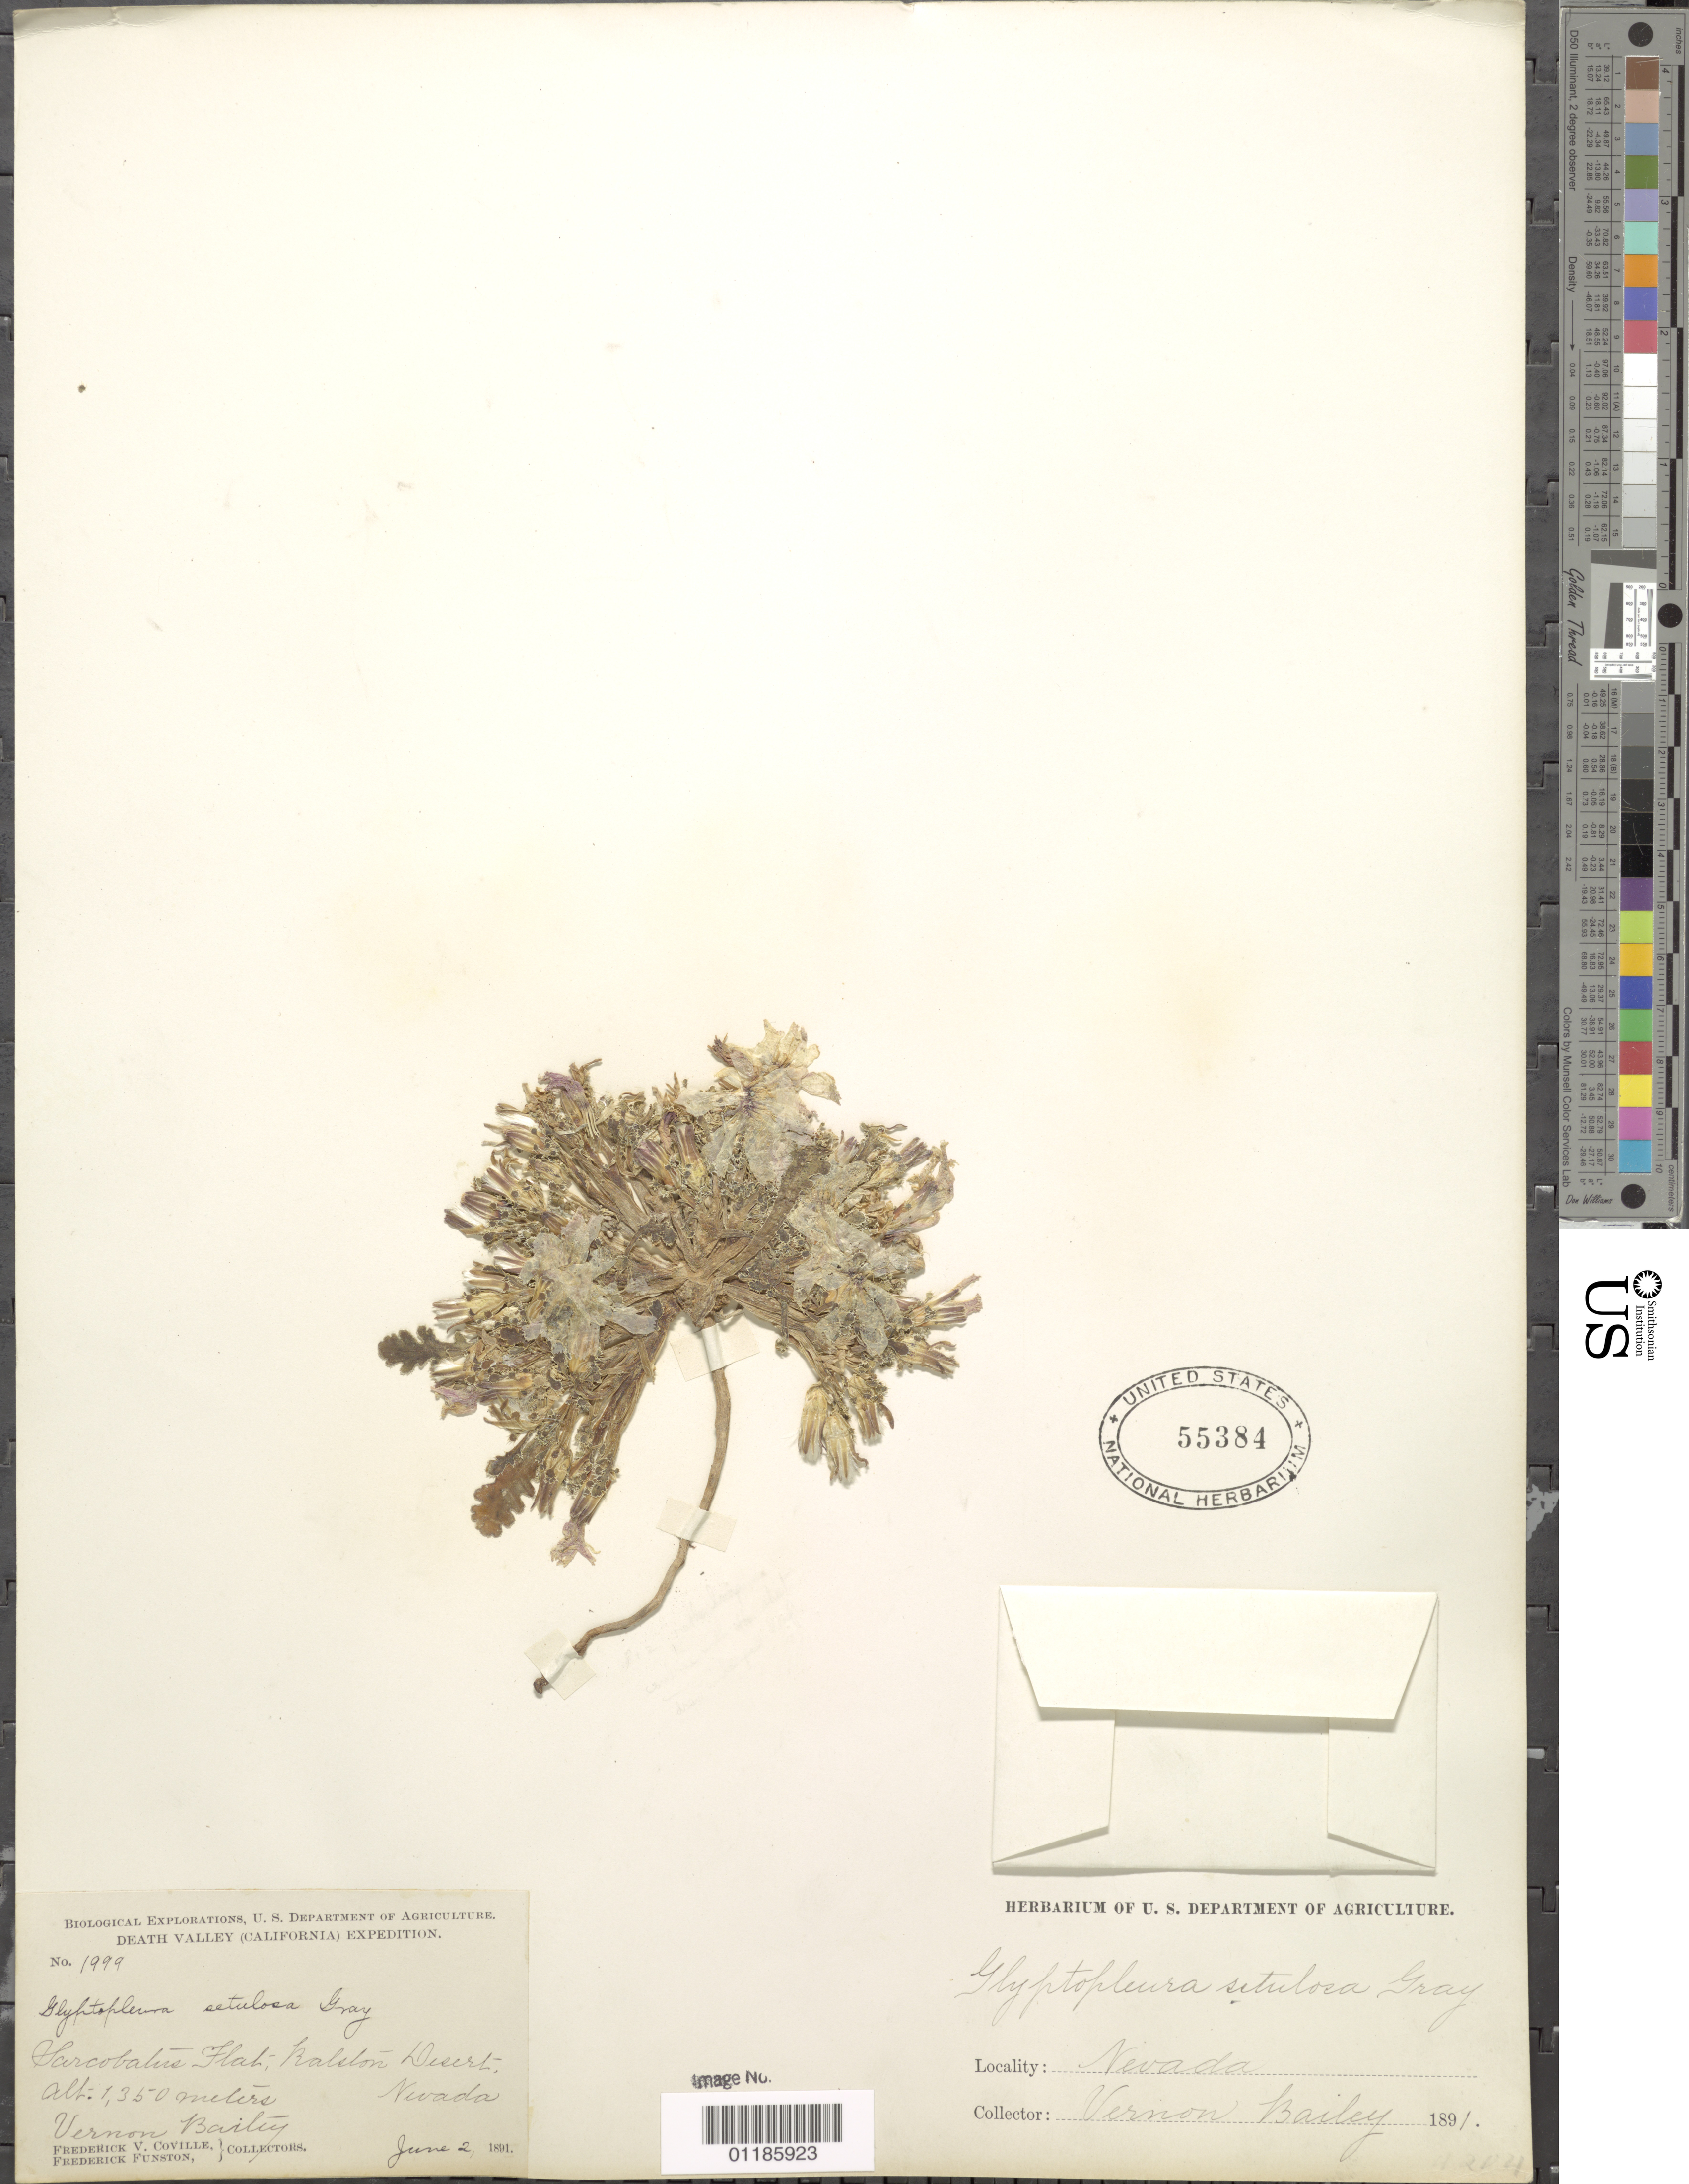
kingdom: Plantae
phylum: Tracheophyta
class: Magnoliopsida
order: Asterales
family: Asteraceae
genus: Glyptopleura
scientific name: Glyptopleura setulosa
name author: A. Gray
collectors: V. O. Bailey, F. V. Coville & F. Funston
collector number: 1999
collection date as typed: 02 Jun 1891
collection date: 1891-06-02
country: United States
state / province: Nevada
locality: Sarcobatus Flat, Balston Desert.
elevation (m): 1350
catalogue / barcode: US 55384